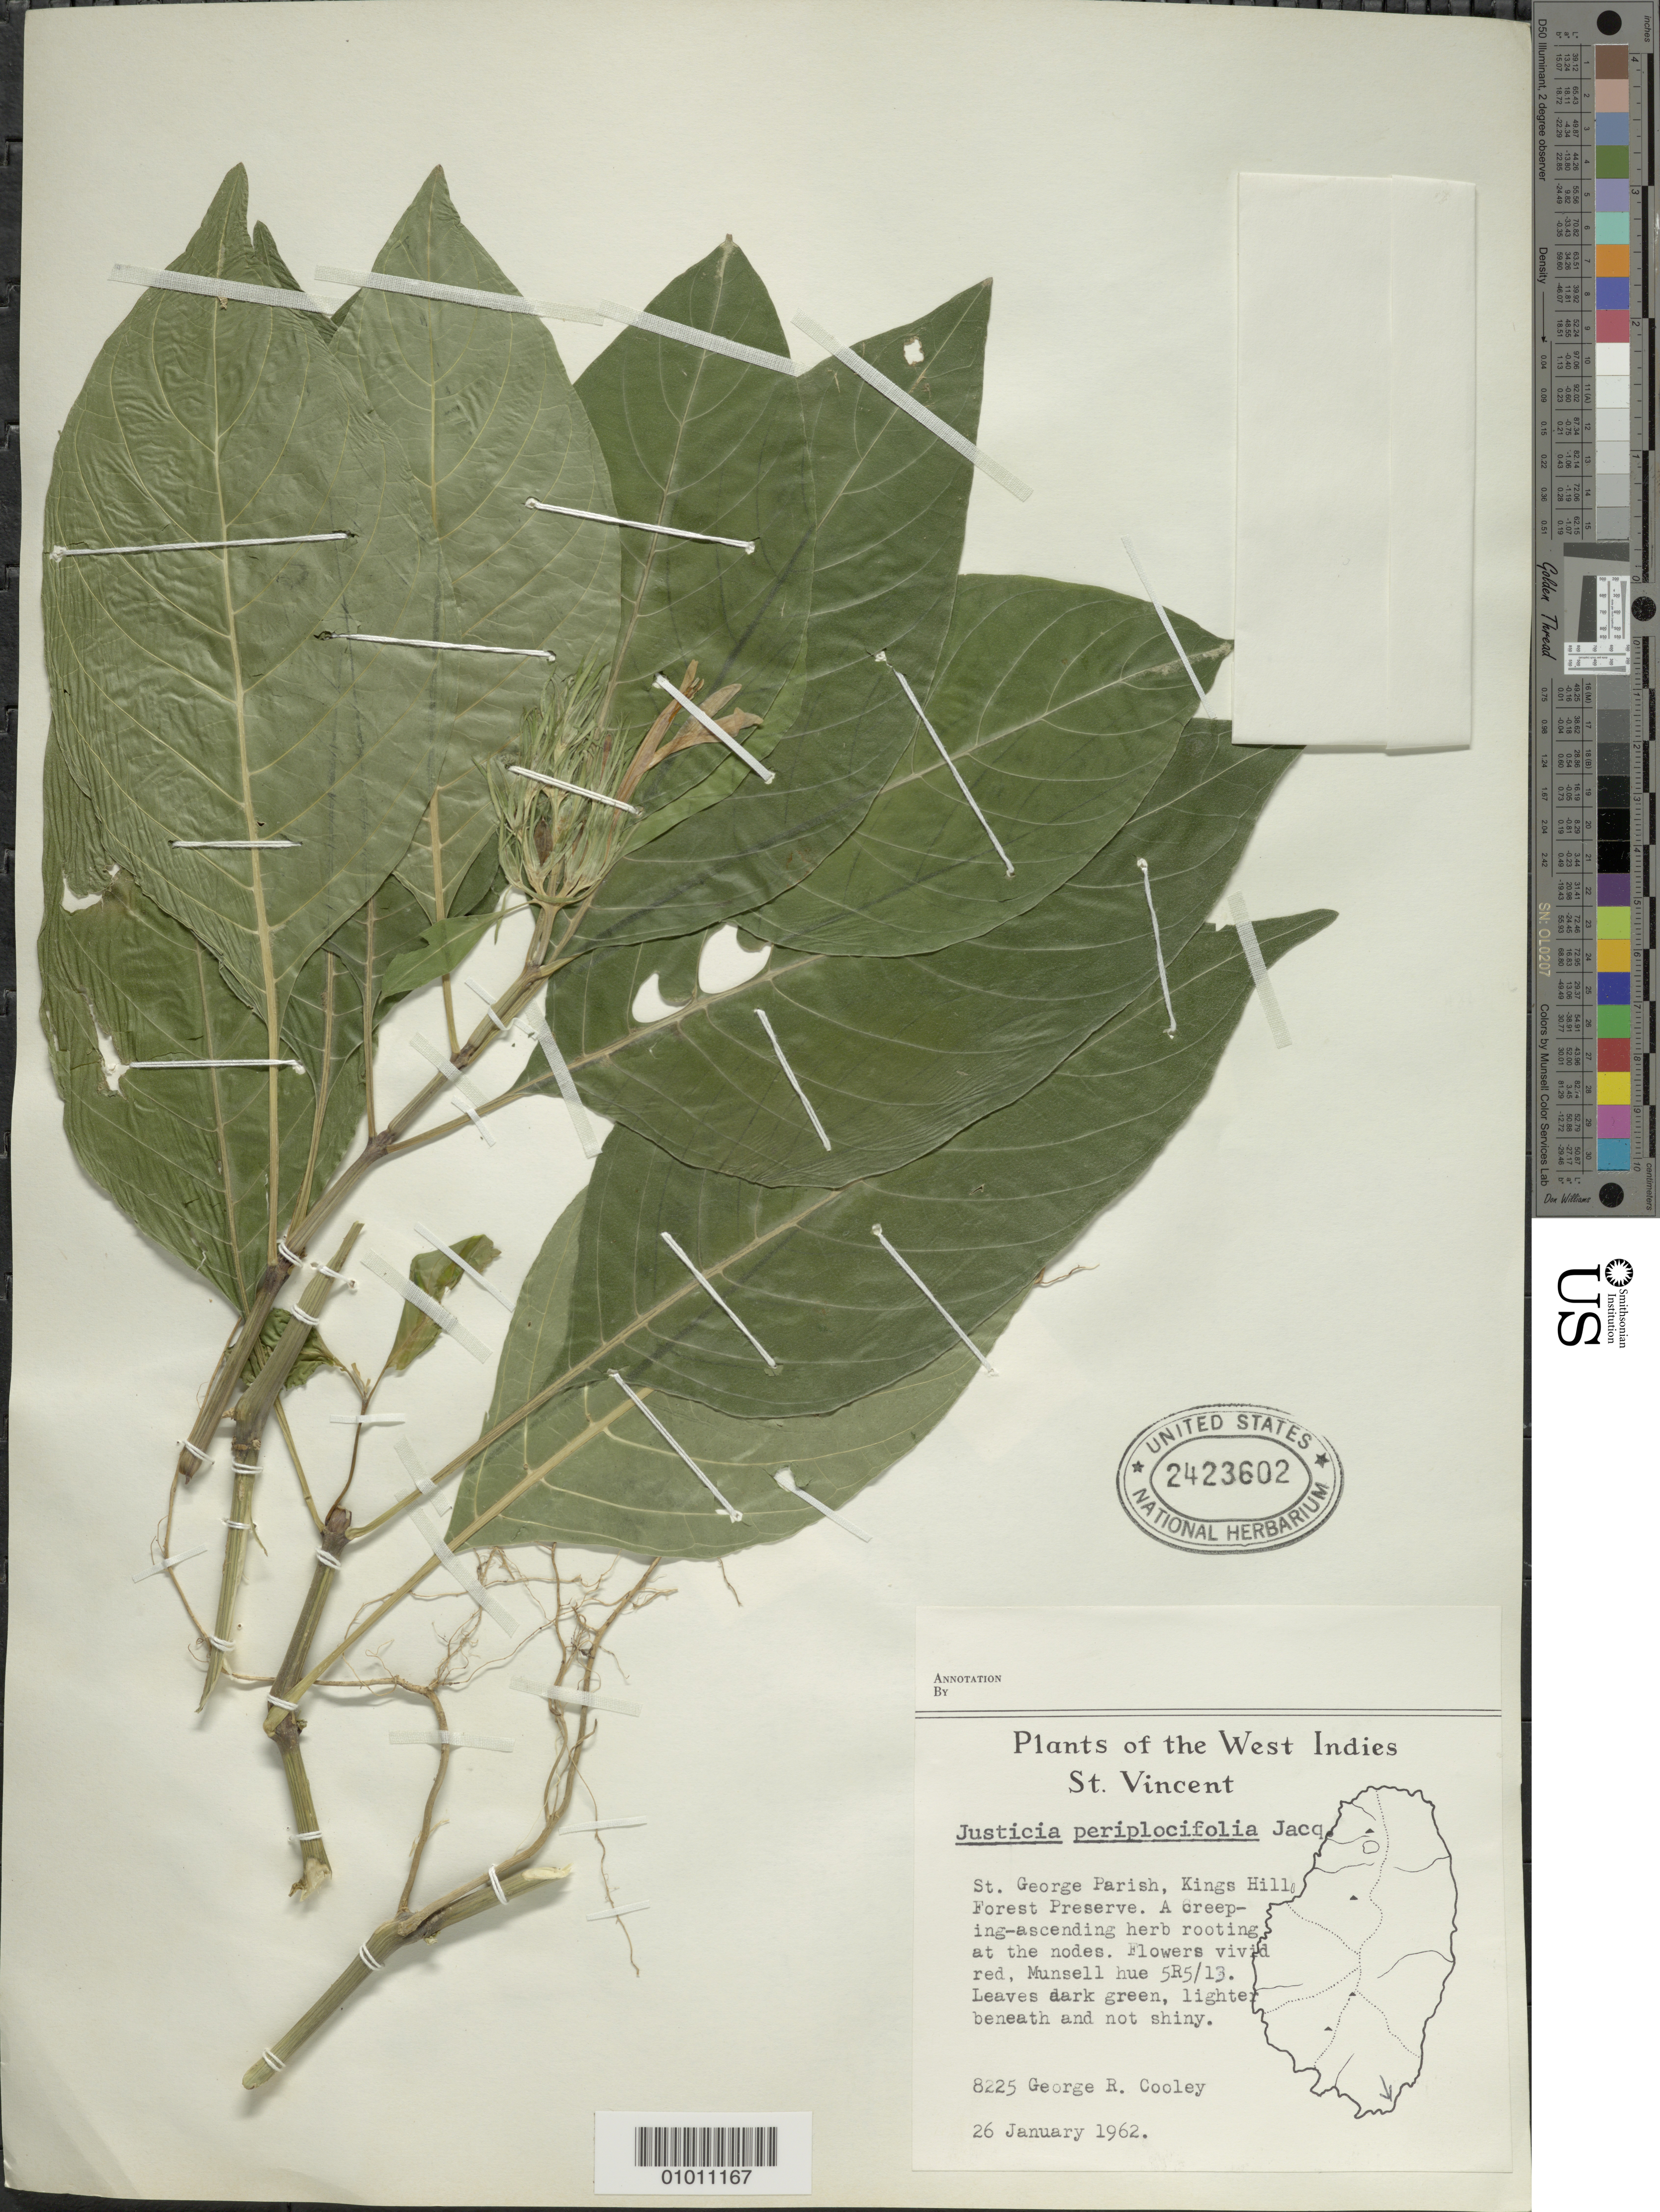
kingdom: Plantae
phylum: Tracheophyta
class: Magnoliopsida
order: Lamiales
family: Acanthaceae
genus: Justicia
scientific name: Justicia sphaerosperma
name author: Vahl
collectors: G. R. Cooley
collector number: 8225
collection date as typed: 26 Jan 1962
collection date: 1962-01-26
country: St. Vincent - Grenadines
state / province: Saint George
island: St. Vincent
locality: Kings Hill Forest Preserve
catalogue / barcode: US 2423602